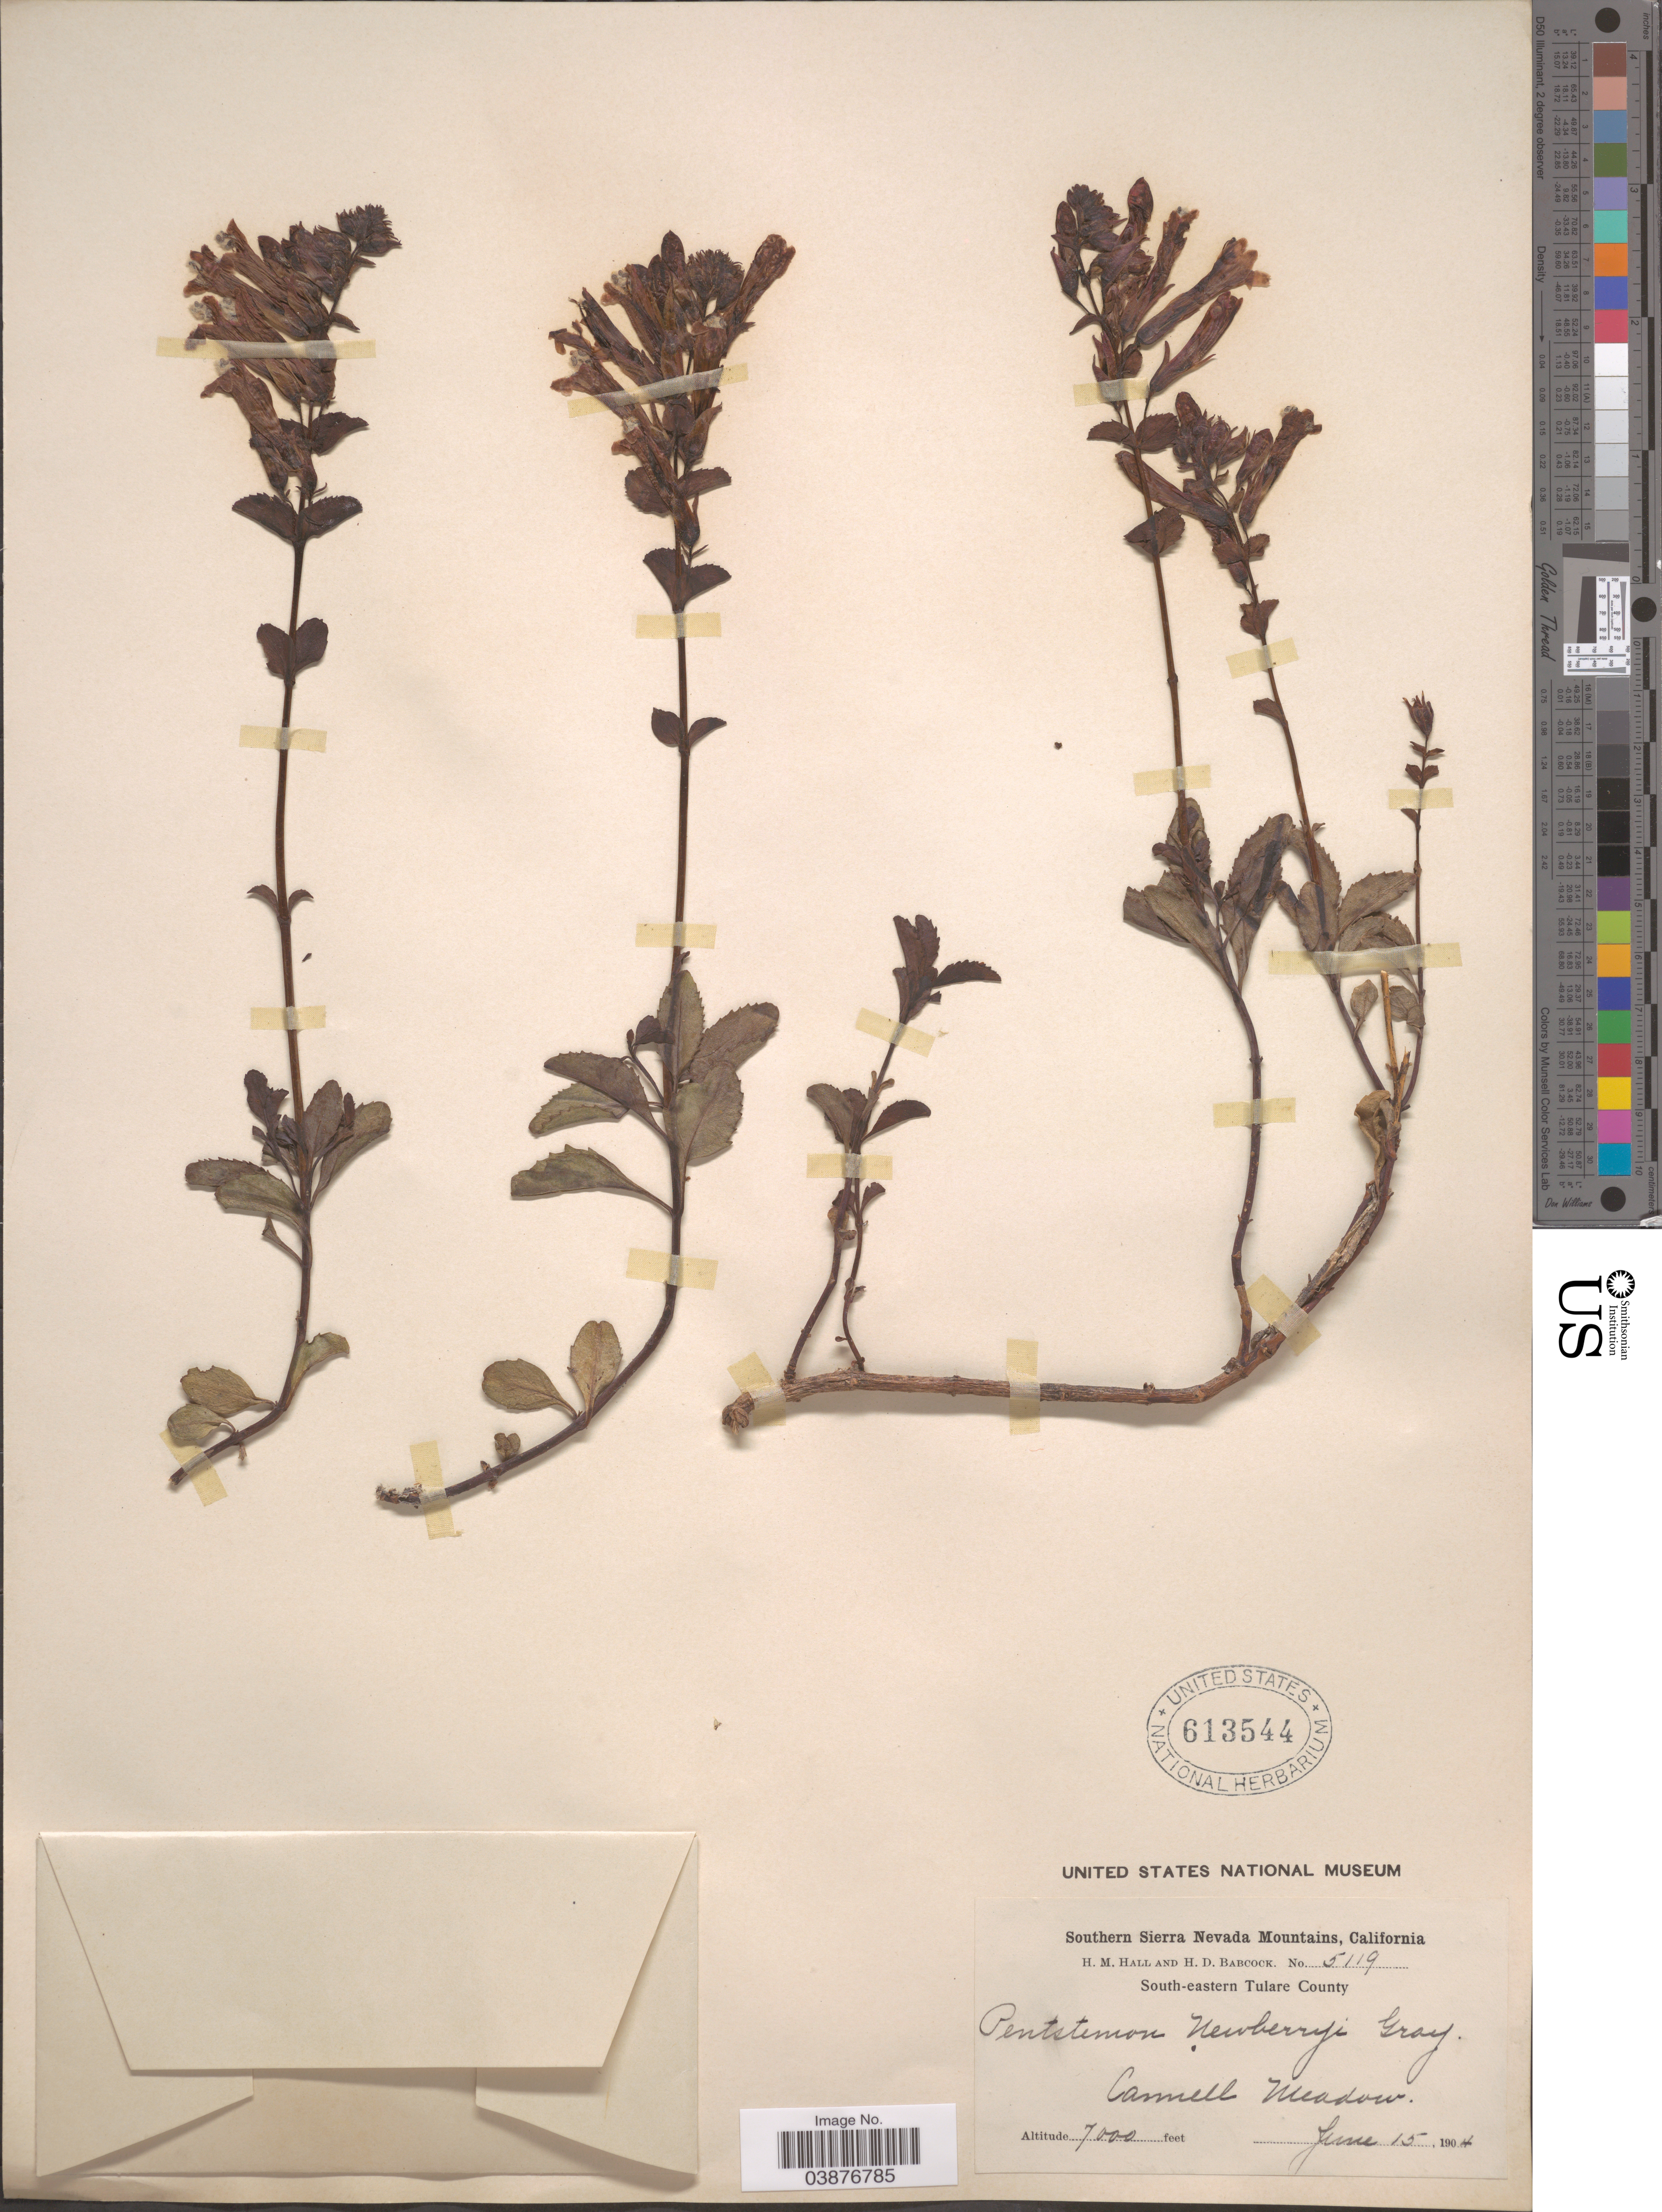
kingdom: Plantae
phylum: Tracheophyta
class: Magnoliopsida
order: Lamiales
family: Plantaginaceae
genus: Penstemon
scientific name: Penstemon newberryi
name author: A. Gray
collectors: H. M. Hall & H. Babcock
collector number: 5119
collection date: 1904-06-15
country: United States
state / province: California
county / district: Tulare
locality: Southern Sierra Nevada Mountains. South-eastern Tulare County. Cannell Meadow.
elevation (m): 2134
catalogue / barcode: US 613544